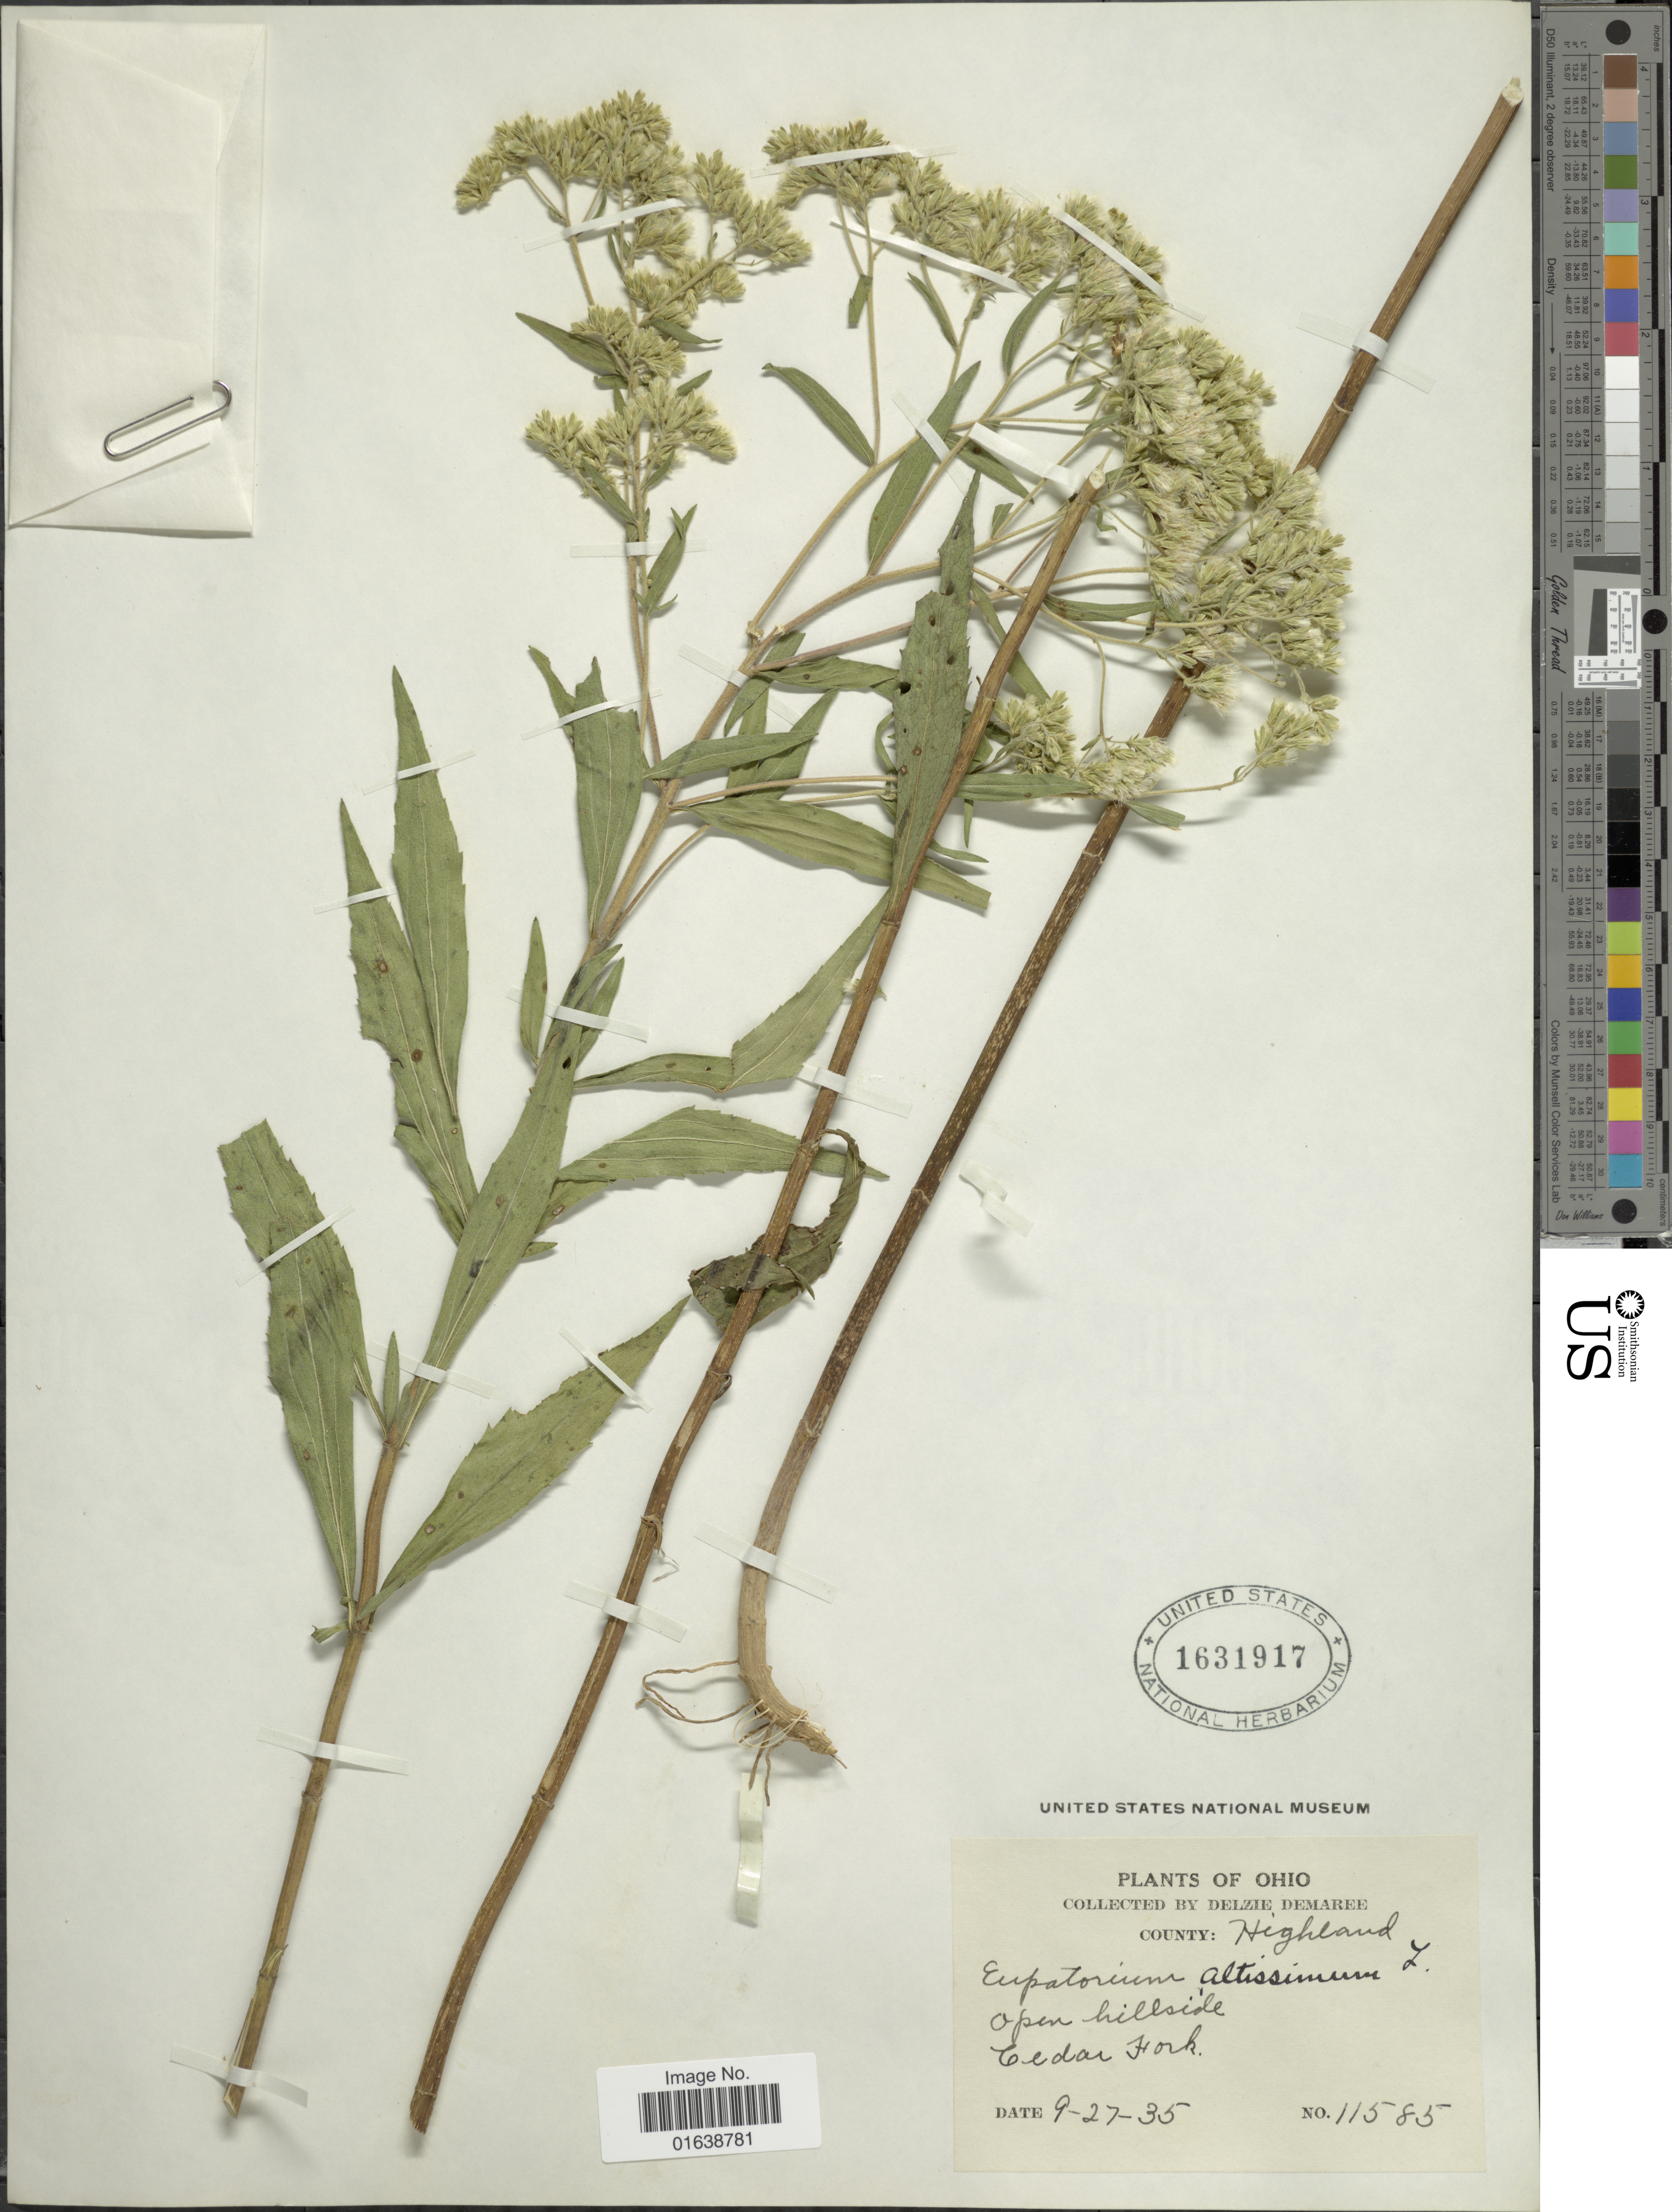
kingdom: Plantae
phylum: Tracheophyta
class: Magnoliopsida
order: Asterales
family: Asteraceae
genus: Eupatorium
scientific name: Eupatorium altissimum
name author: L.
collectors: D. Demaree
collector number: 11585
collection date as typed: Transcribed d/m/y: 27/9/35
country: United States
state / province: Ohio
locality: Ohio. County: Highland. Open hillside. Cedar Fork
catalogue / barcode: US 1631917